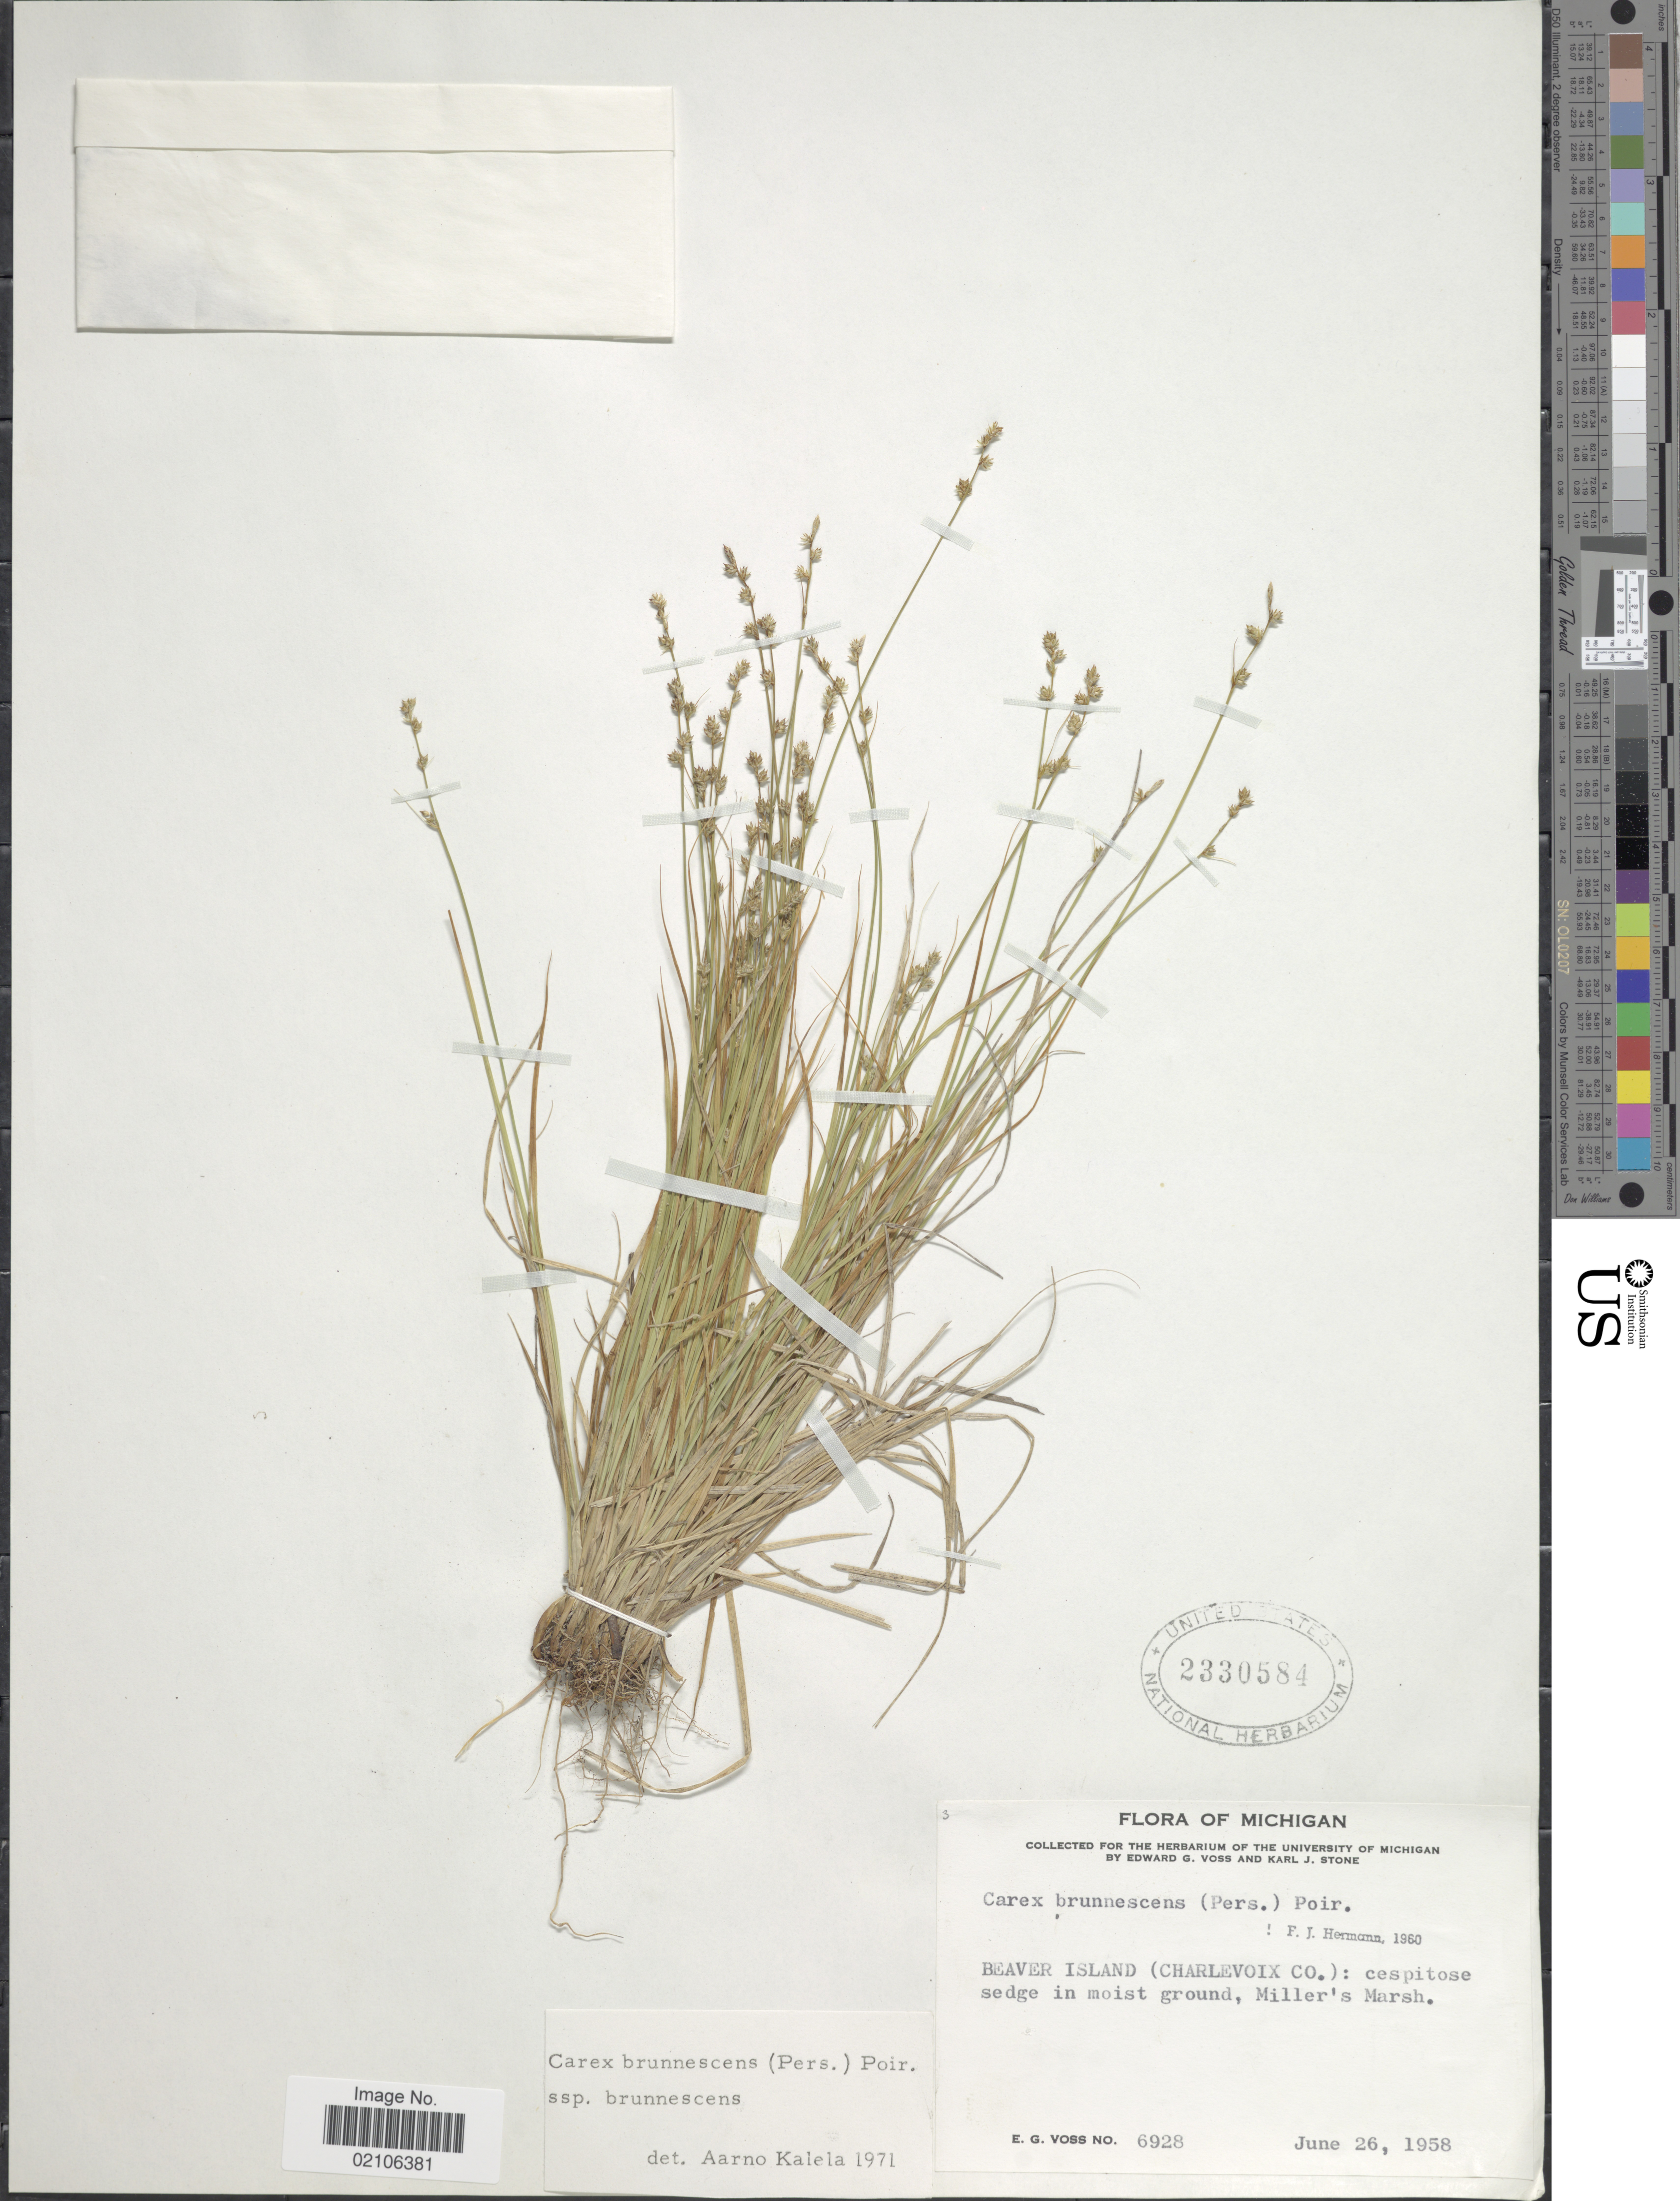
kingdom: Plantae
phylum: Tracheophyta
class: Liliopsida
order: Poales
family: Cyperaceae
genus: Carex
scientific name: Carex brunnescens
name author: (Pers.) Poir.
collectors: E. G. Voss & K. J. Stone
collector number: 6928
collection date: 1958-06-26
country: United States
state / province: Michigan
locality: Beaver Island (Charlevoix Co.): in moist ground, Miller's Marsh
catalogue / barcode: US 2330584